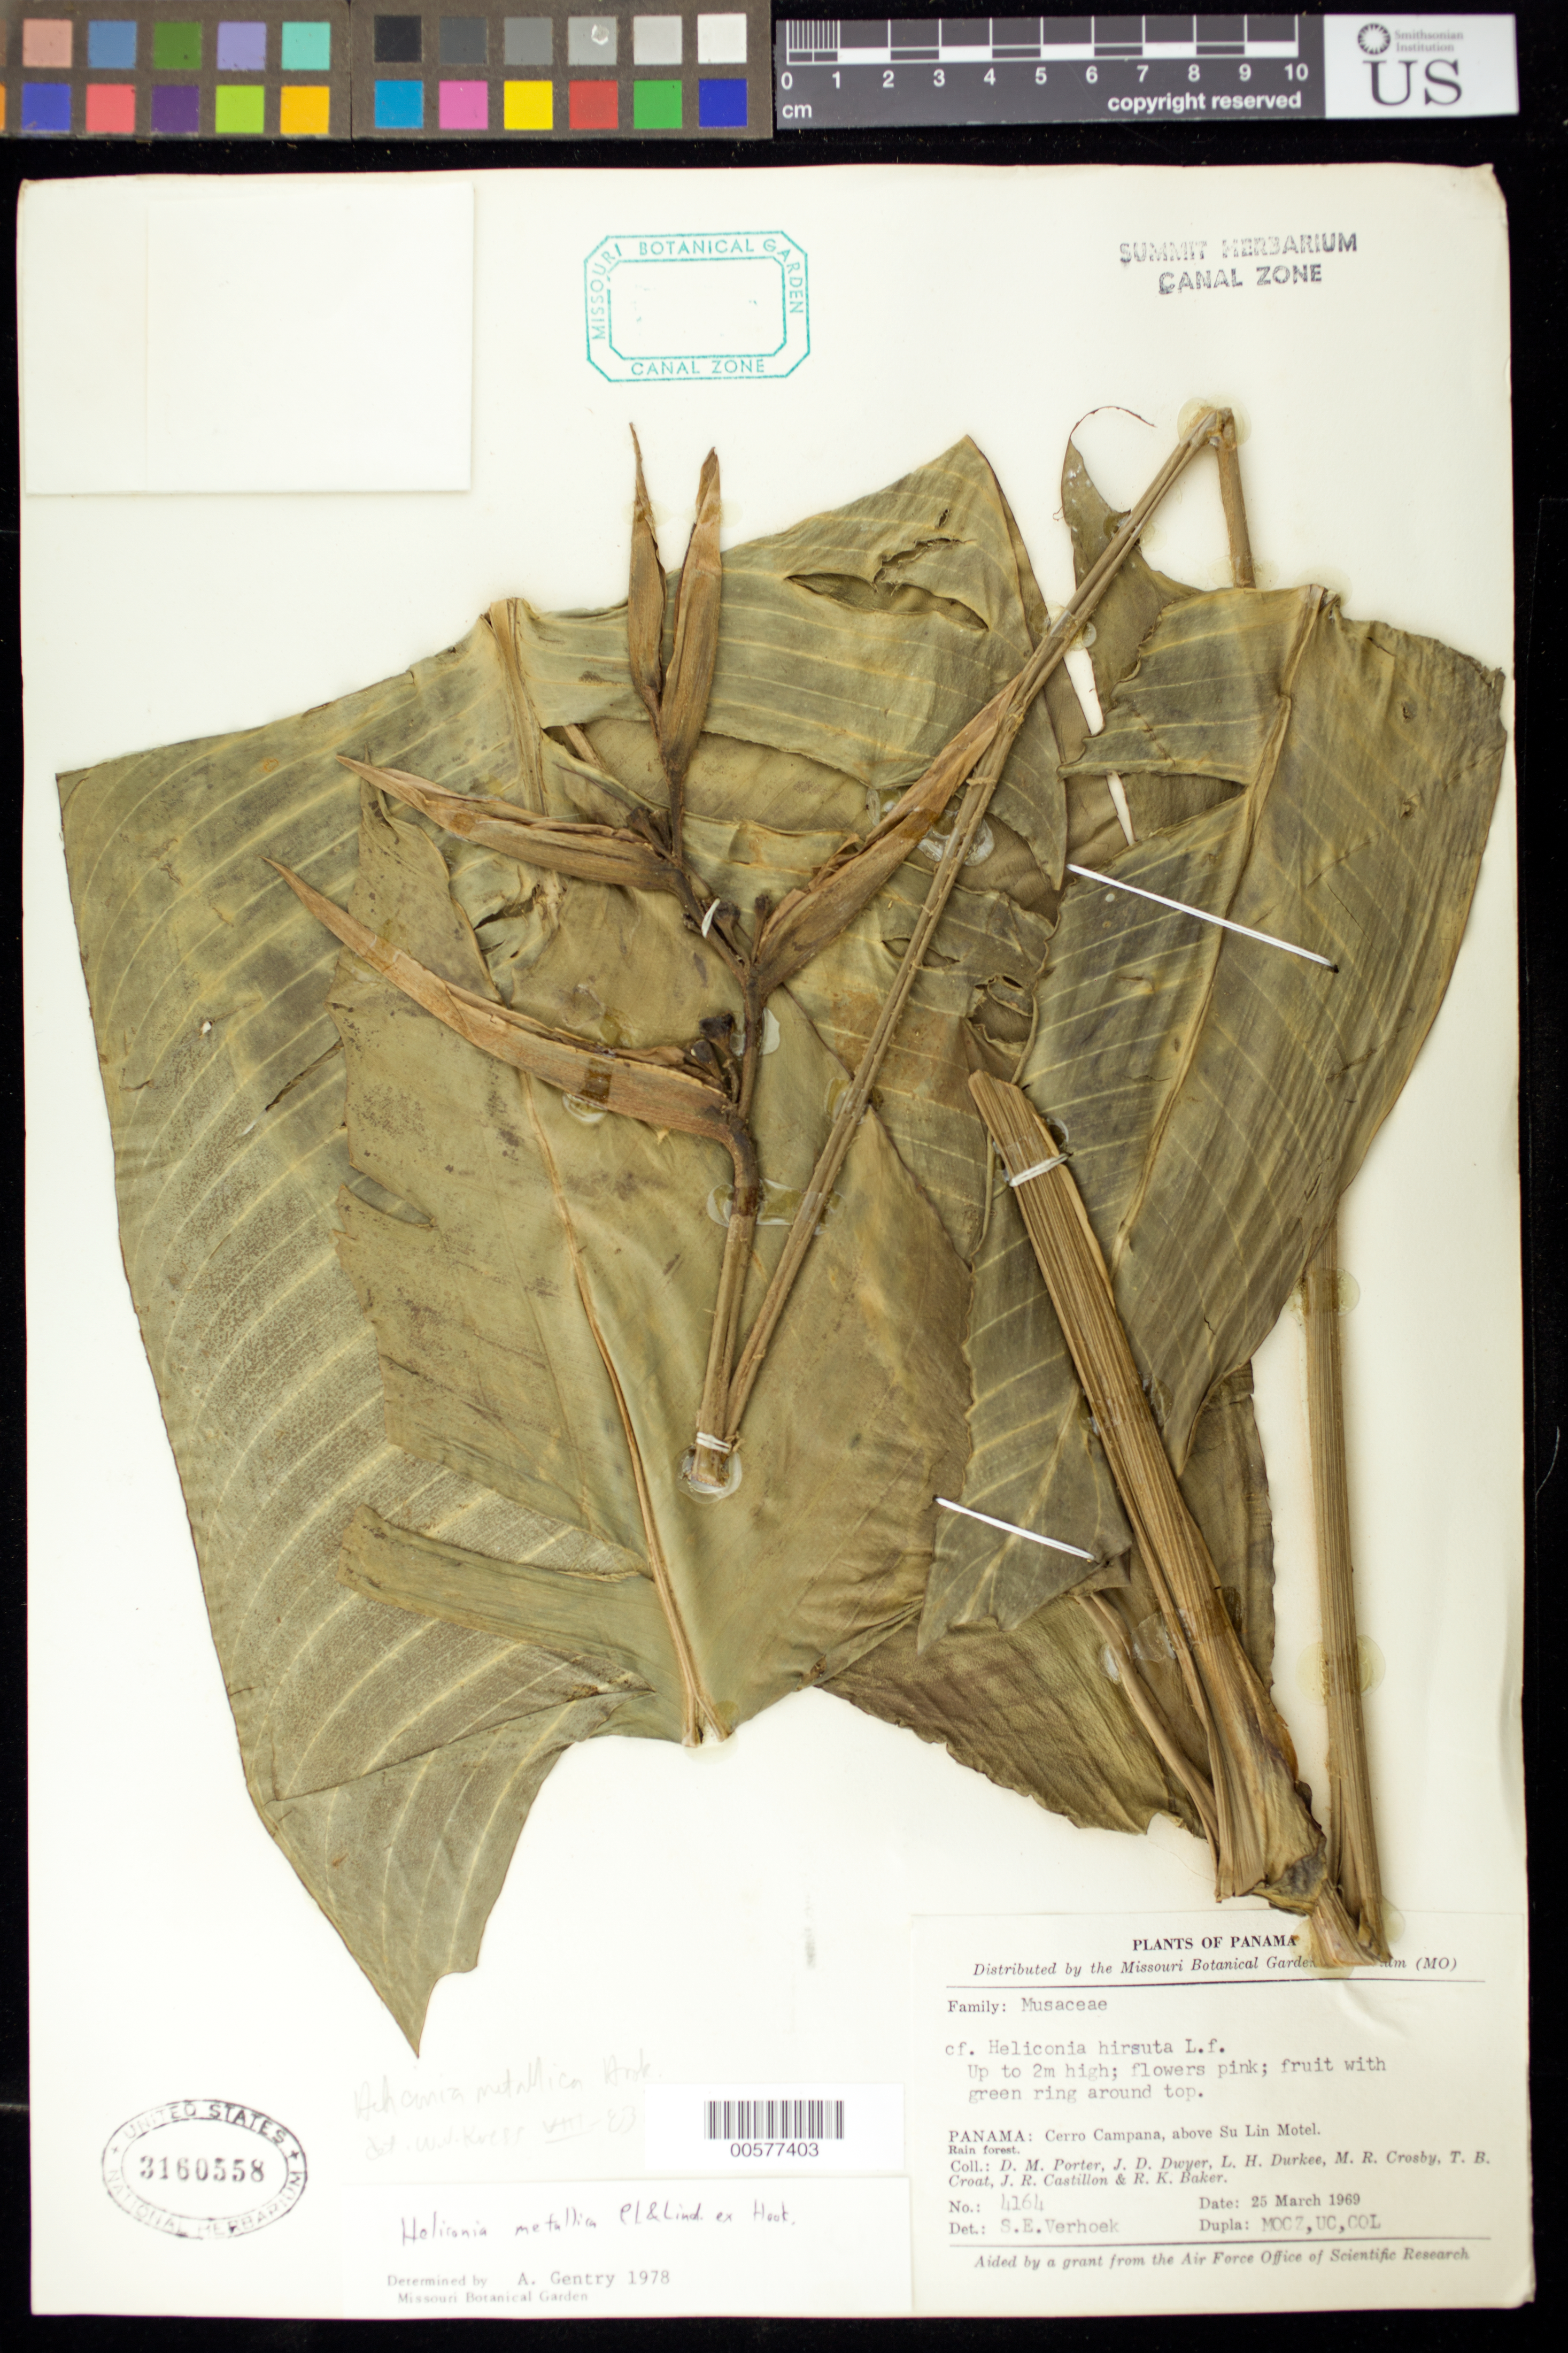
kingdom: Plantae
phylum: Tracheophyta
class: Liliopsida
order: Zingiberales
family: Heliconiaceae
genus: Heliconia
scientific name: Heliconia metallica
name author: Planch. & Linden ex Hook.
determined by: Gentry, A. H.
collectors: D. M. Porter, J. D. Dwyer, L. H. Durkee, M. R. Crosby, T. B. Croat, J. R. Castillon & R. K. Baker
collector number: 4164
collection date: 1969-03-25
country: Panama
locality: Cerro Campana, above Su Lin Motel.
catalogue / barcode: US 3160558